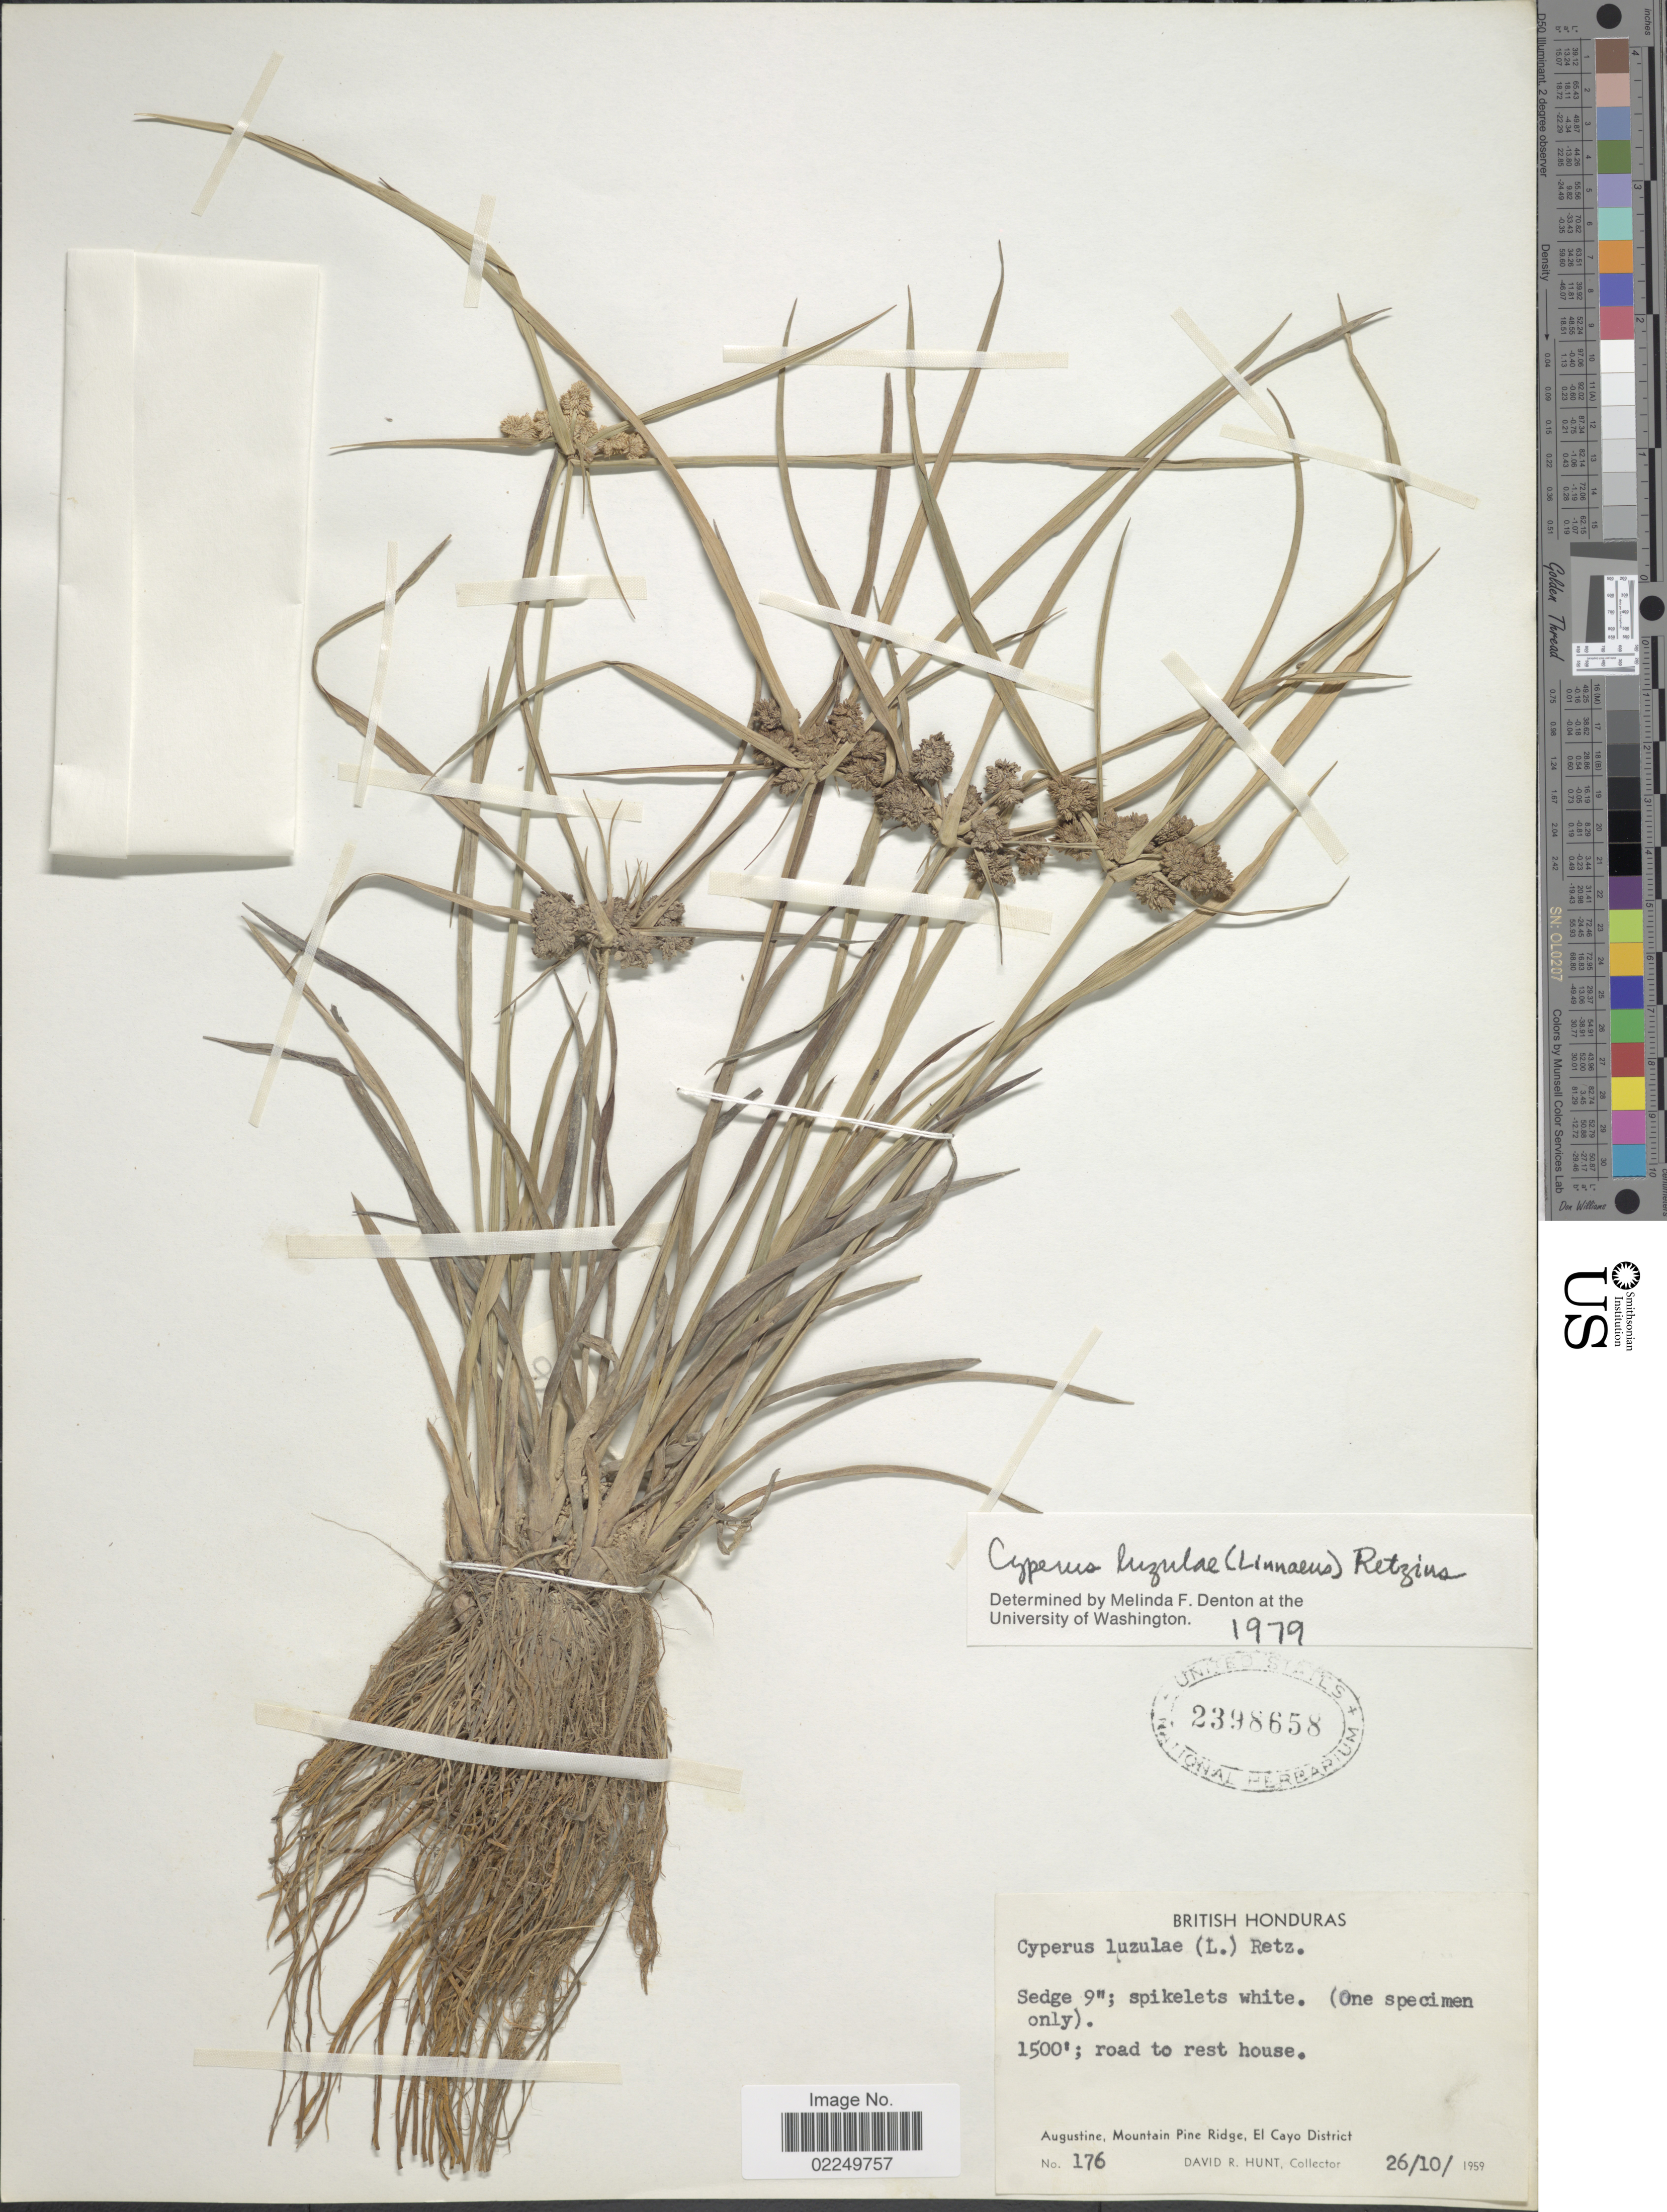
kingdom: Plantae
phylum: Tracheophyta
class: Liliopsida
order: Poales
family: Cyperaceae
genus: Cyperus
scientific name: Cyperus luzulae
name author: (L.) Rottb. ex Retz.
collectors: D. R. Hunt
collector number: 176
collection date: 1959-10-26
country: Belize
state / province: Cayo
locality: British Honduras, Augustine, Mountain Pine Ridge, El Cayo District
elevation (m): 457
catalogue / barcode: US 2398658